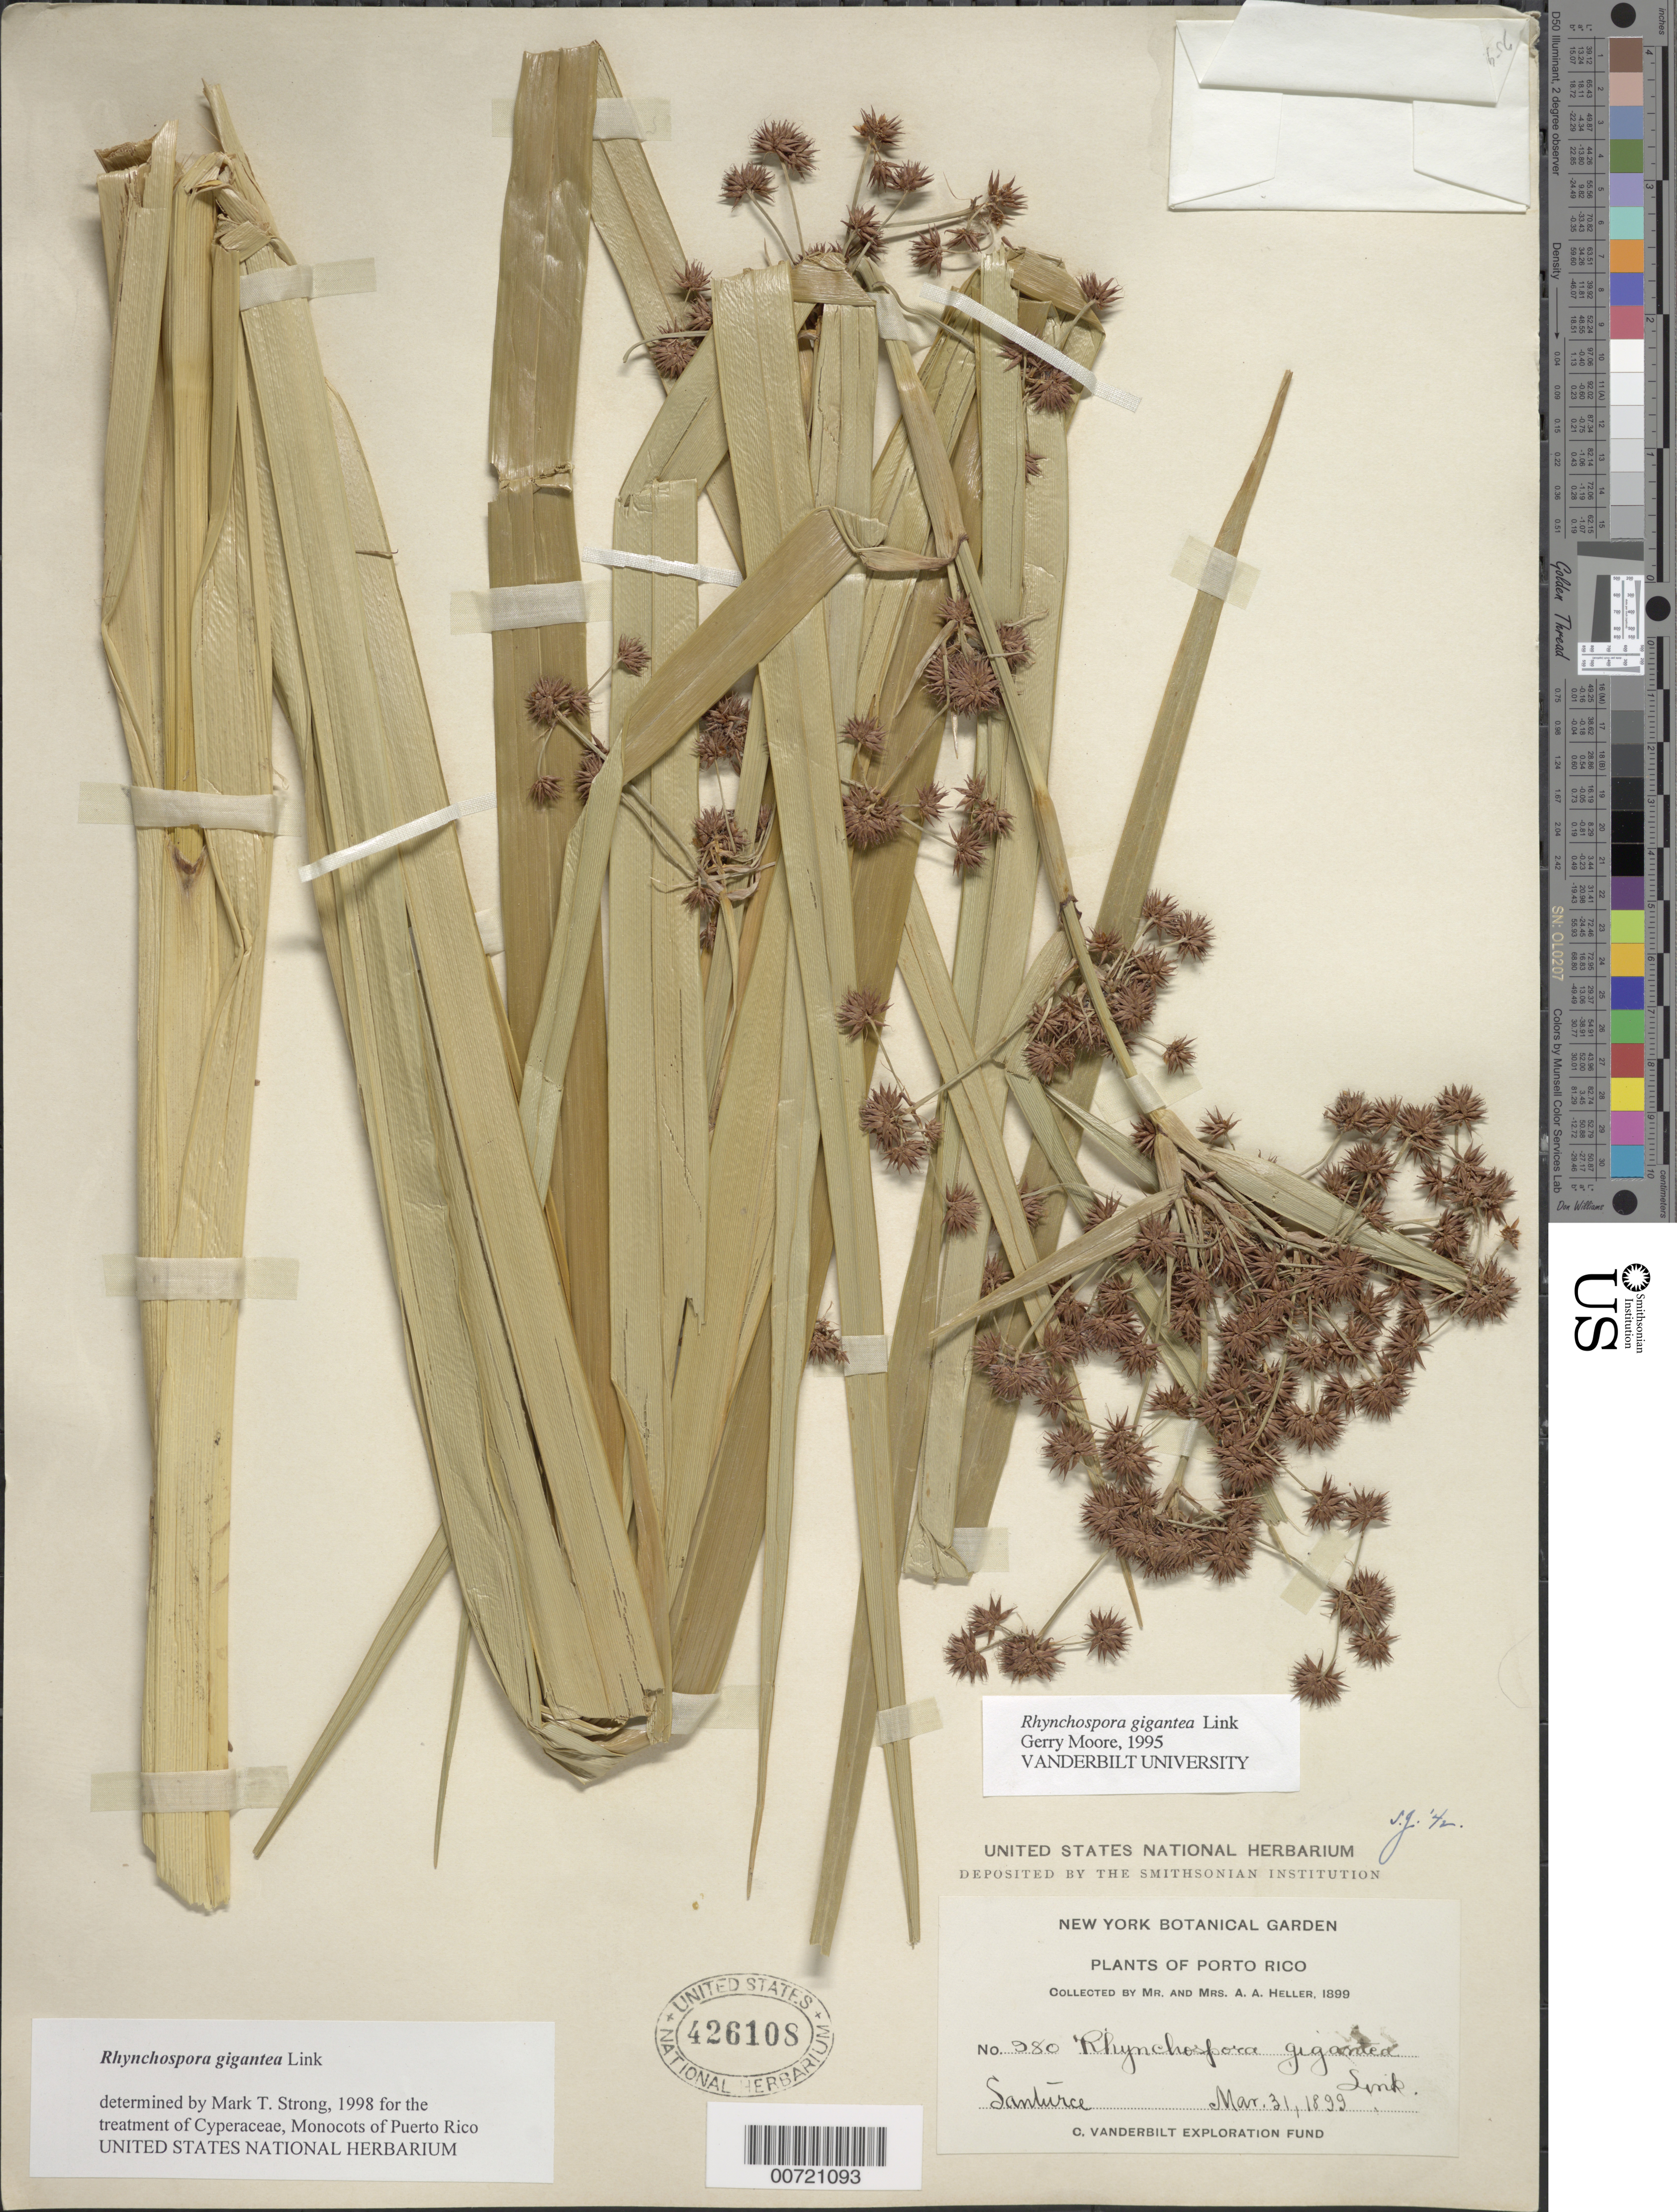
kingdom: Plantae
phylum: Tracheophyta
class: Liliopsida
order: Poales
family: Cyperaceae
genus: Rhynchospora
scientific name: Rhynchospora gigantea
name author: Link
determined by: Strong, M. T., (US), Smithsonian Institution - National Museum of Natural History (UNITED STATES)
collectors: A. A. Heller & E. G. Heller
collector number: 980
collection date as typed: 31 Mar 1899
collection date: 1899-03-31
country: Puerto Rico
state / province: San Juan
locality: Santurce.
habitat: Wet sand.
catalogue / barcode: US 426108